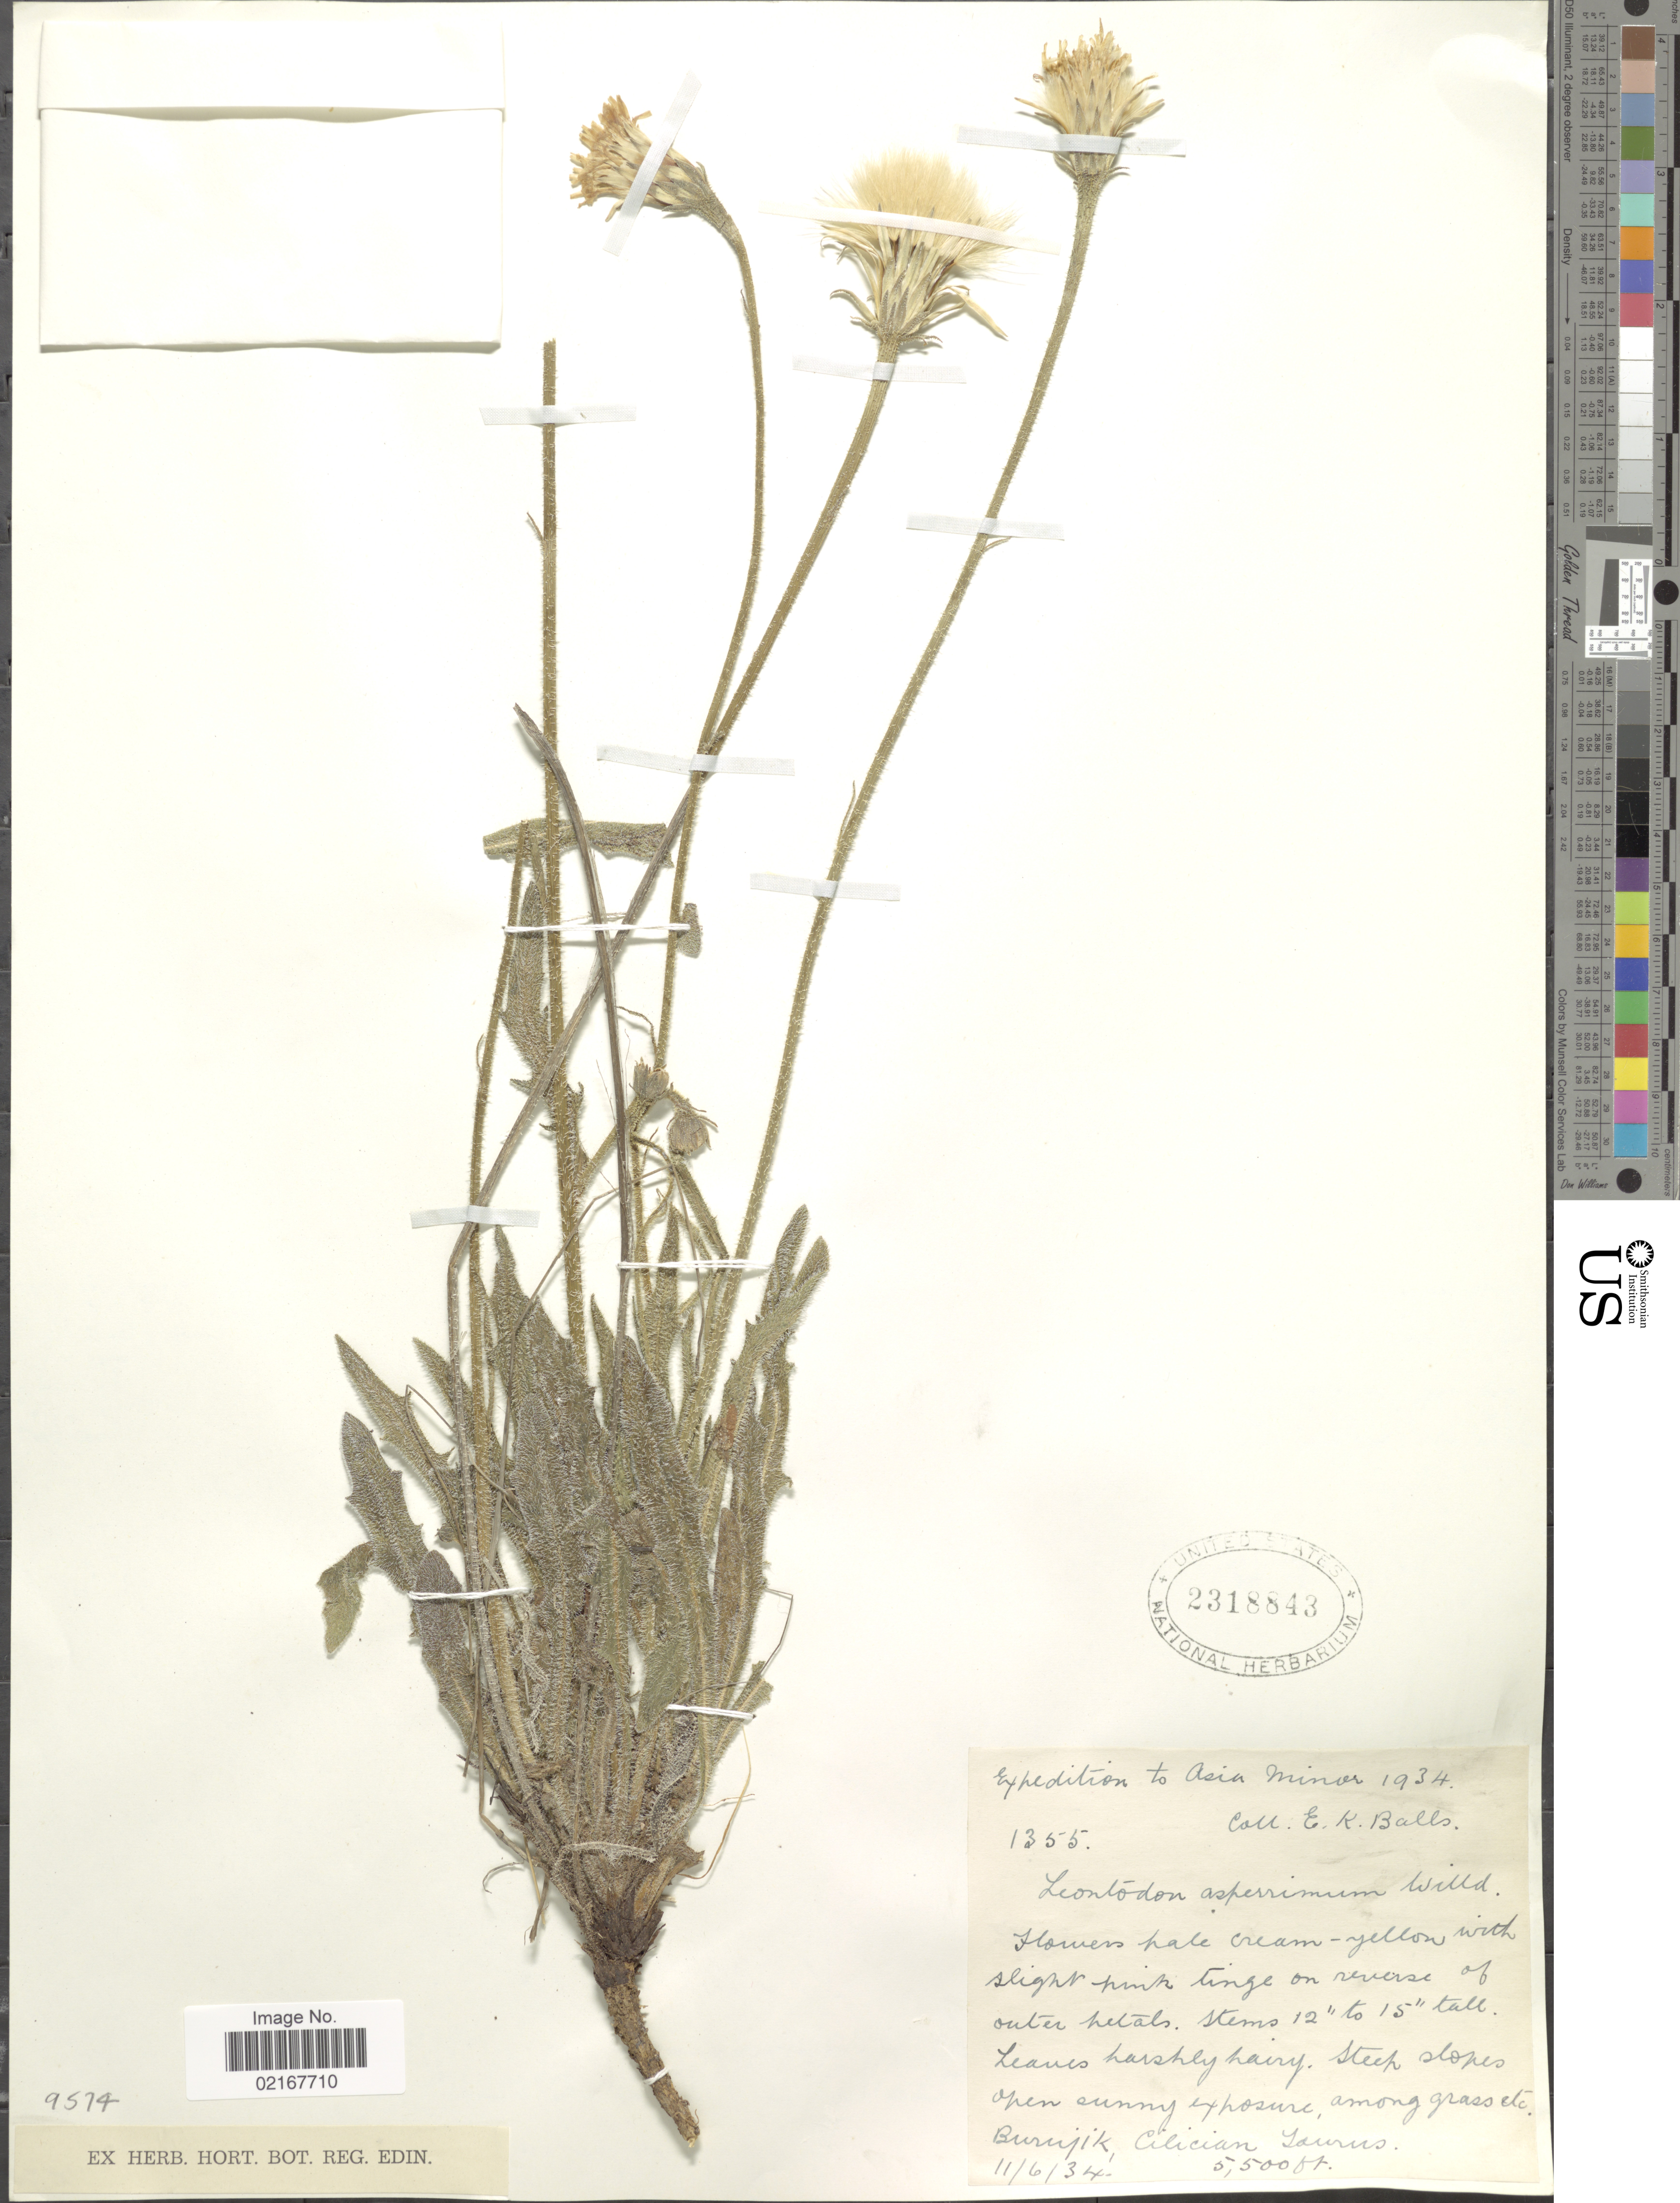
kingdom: Plantae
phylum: Tracheophyta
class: Magnoliopsida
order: Asterales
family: Asteraceae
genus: Leontodon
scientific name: Leontodon asperrimus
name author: (Willd.) Endl.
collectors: E. K. Balls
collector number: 1355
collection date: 1934-06-11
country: Turkey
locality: Asia Minor, Burnjik, Cilician Laurus [interpreted]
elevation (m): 1676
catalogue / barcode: US 2318843